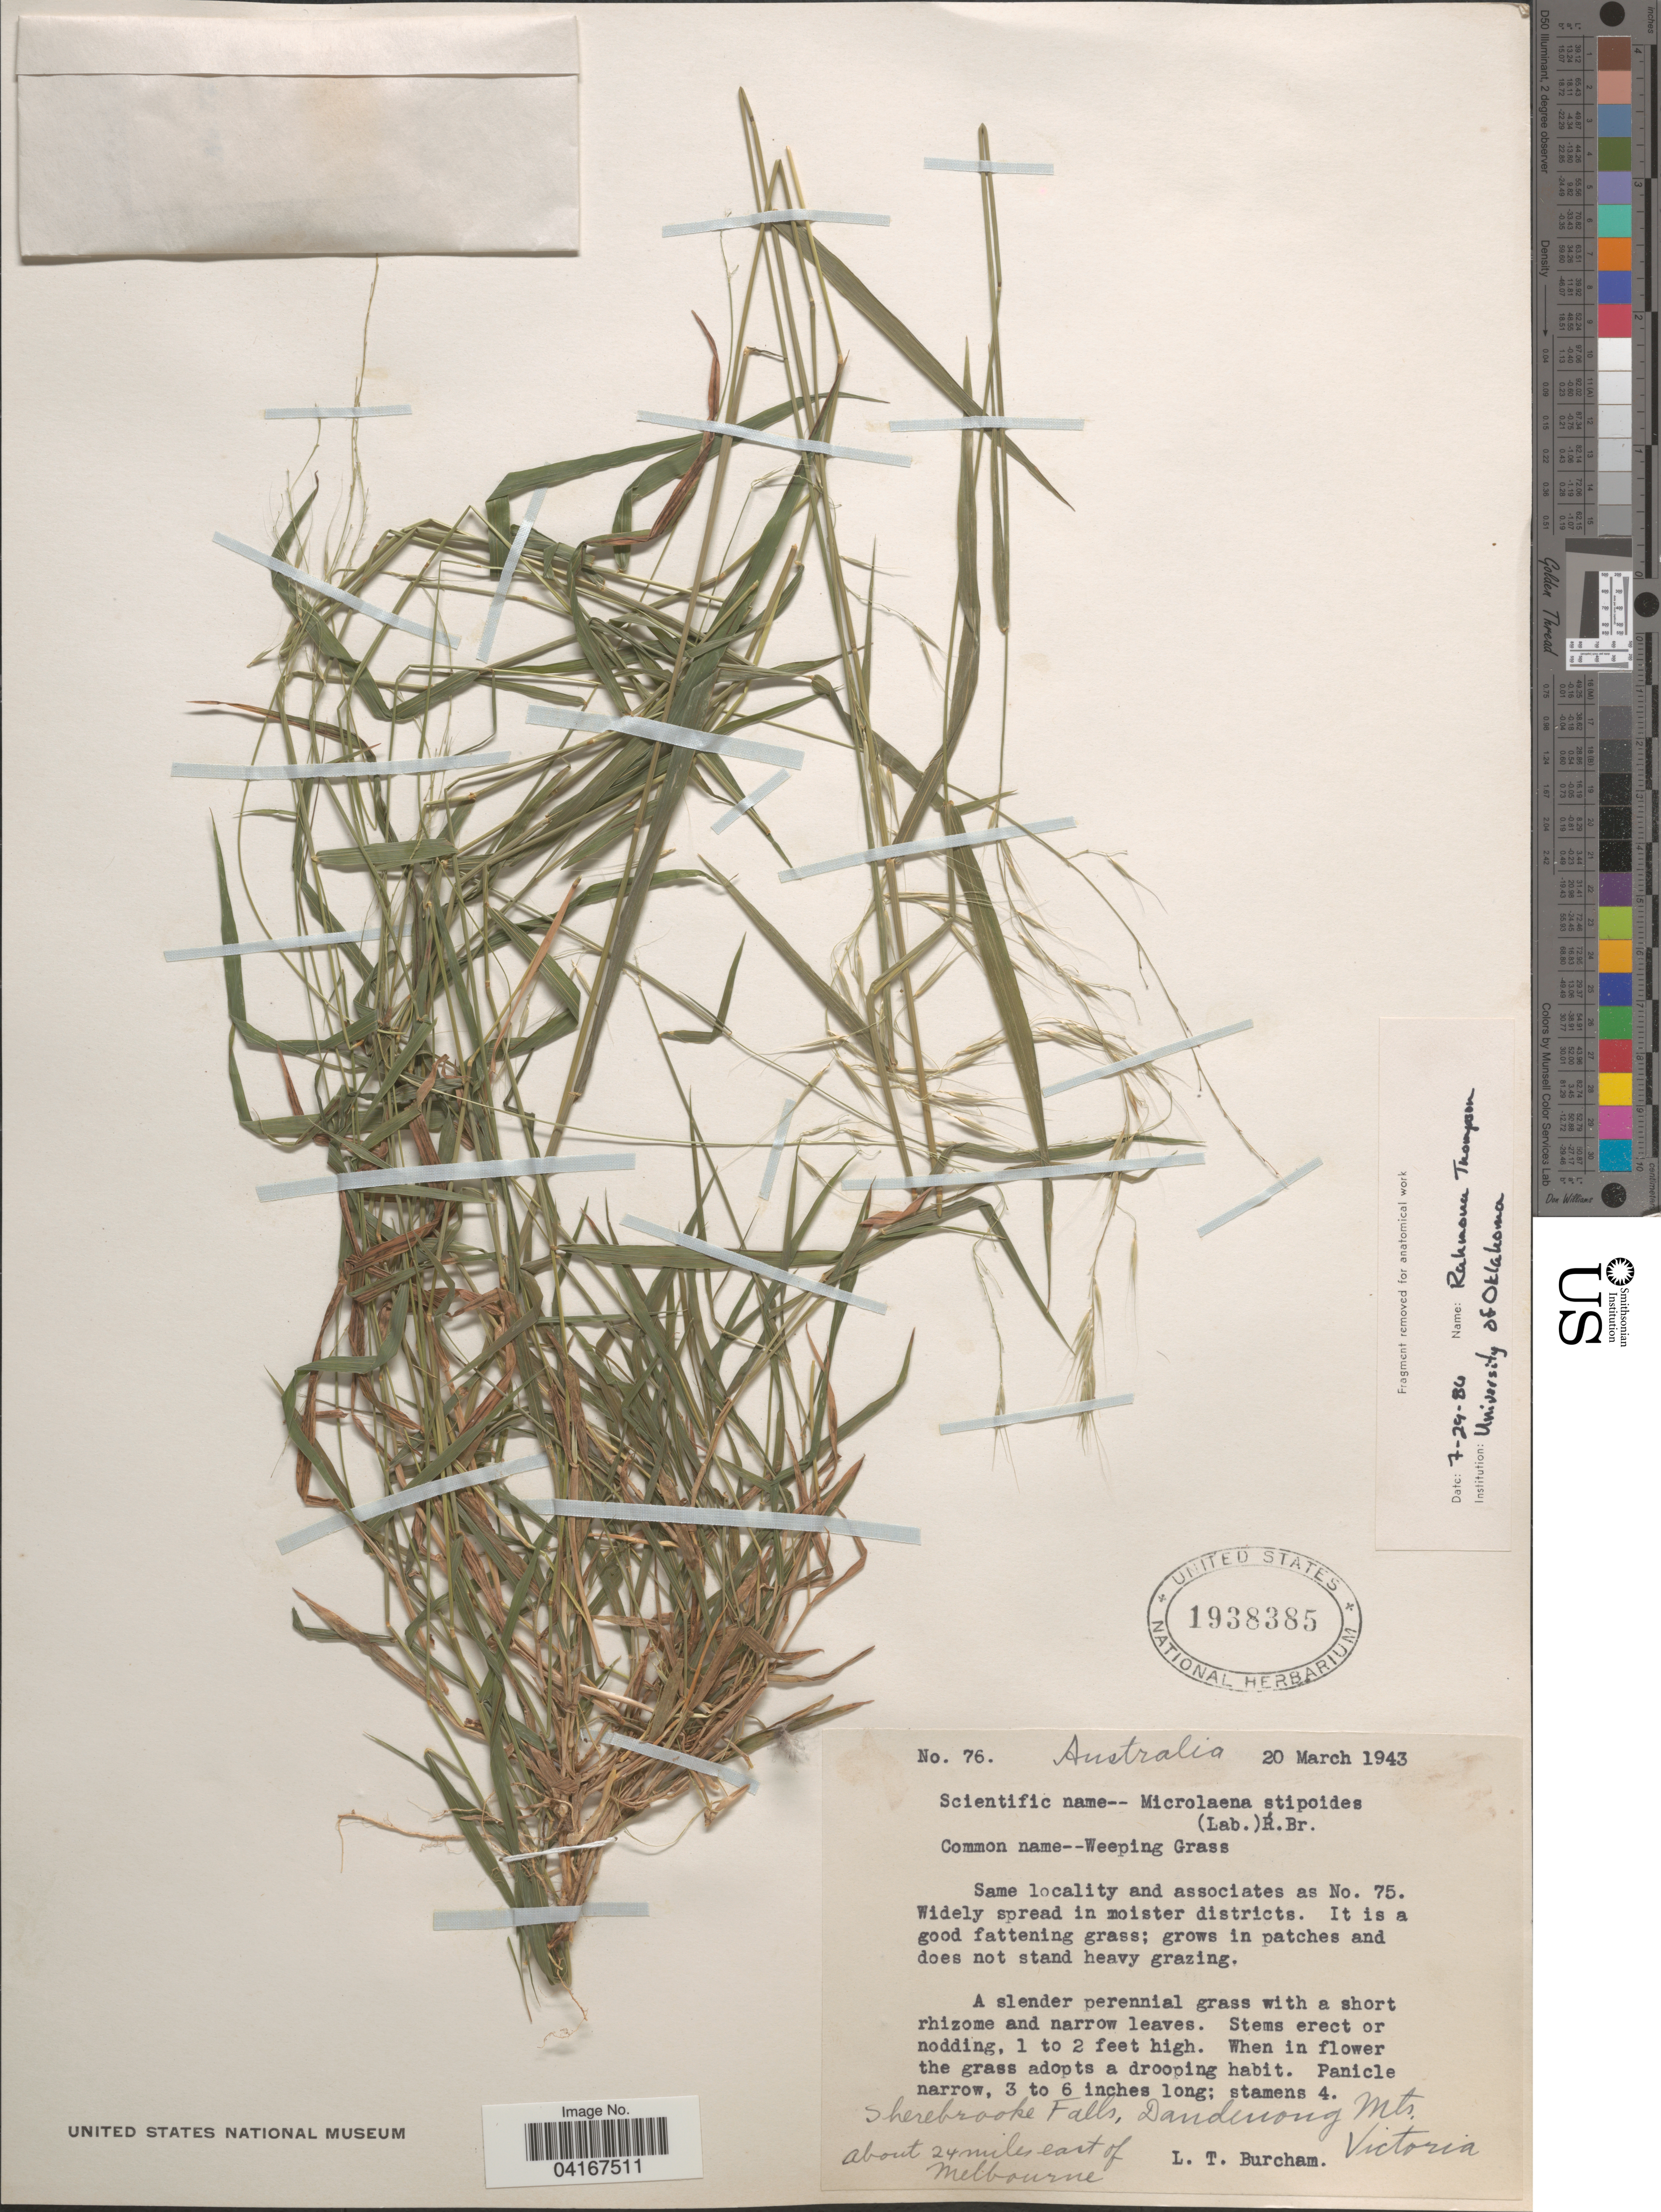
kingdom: Plantae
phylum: Tracheophyta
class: Liliopsida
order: Poales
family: Poaceae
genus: Microlaena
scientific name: Microlaena stipoides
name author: (Labill.) R. Br.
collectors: L. Burcham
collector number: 76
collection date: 1943-03-20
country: Australia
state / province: Victoria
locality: Sherebrook locality, Dandunong Mts. About 24 miles east of Melbourne. Victoria.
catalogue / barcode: US 1938385